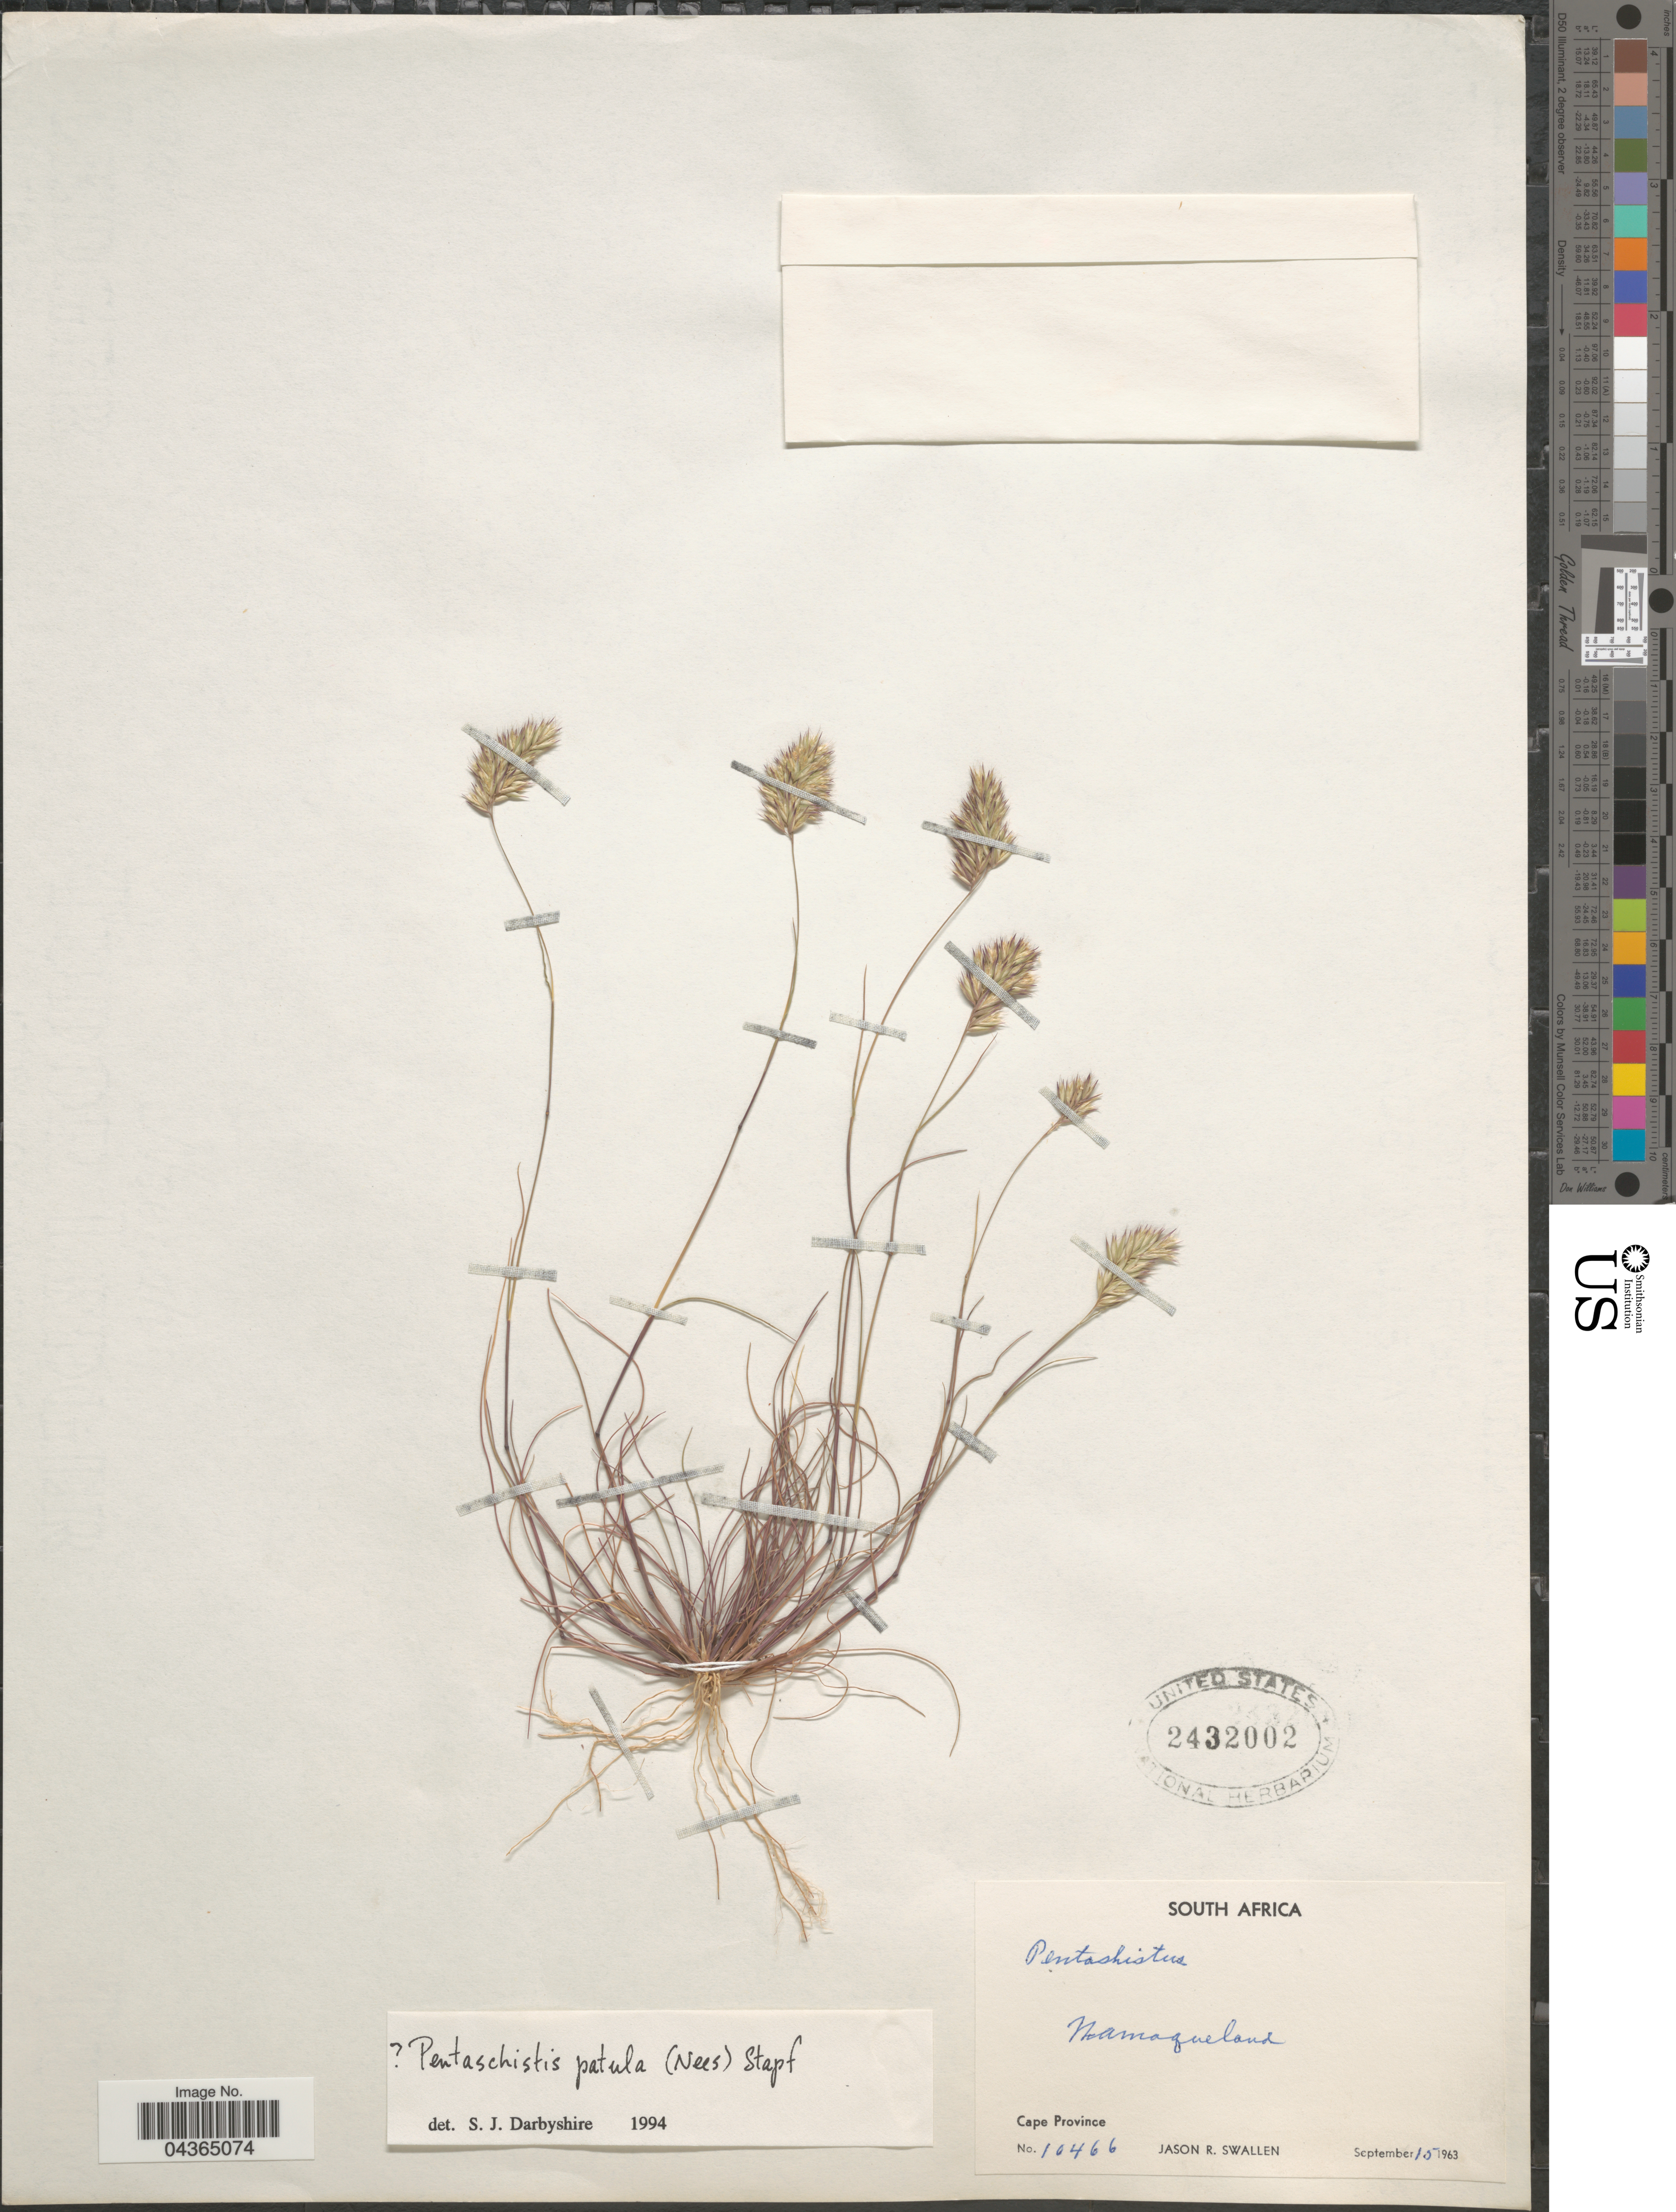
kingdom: Plantae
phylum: Tracheophyta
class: Liliopsida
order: Poales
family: Poaceae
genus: Pentameris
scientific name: Pentameris patula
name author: (Nees) Steud.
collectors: J. R. Swallen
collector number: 10466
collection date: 1963-09-15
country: South Africa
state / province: Northern Cape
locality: Namaqueland.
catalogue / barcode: US 2432002